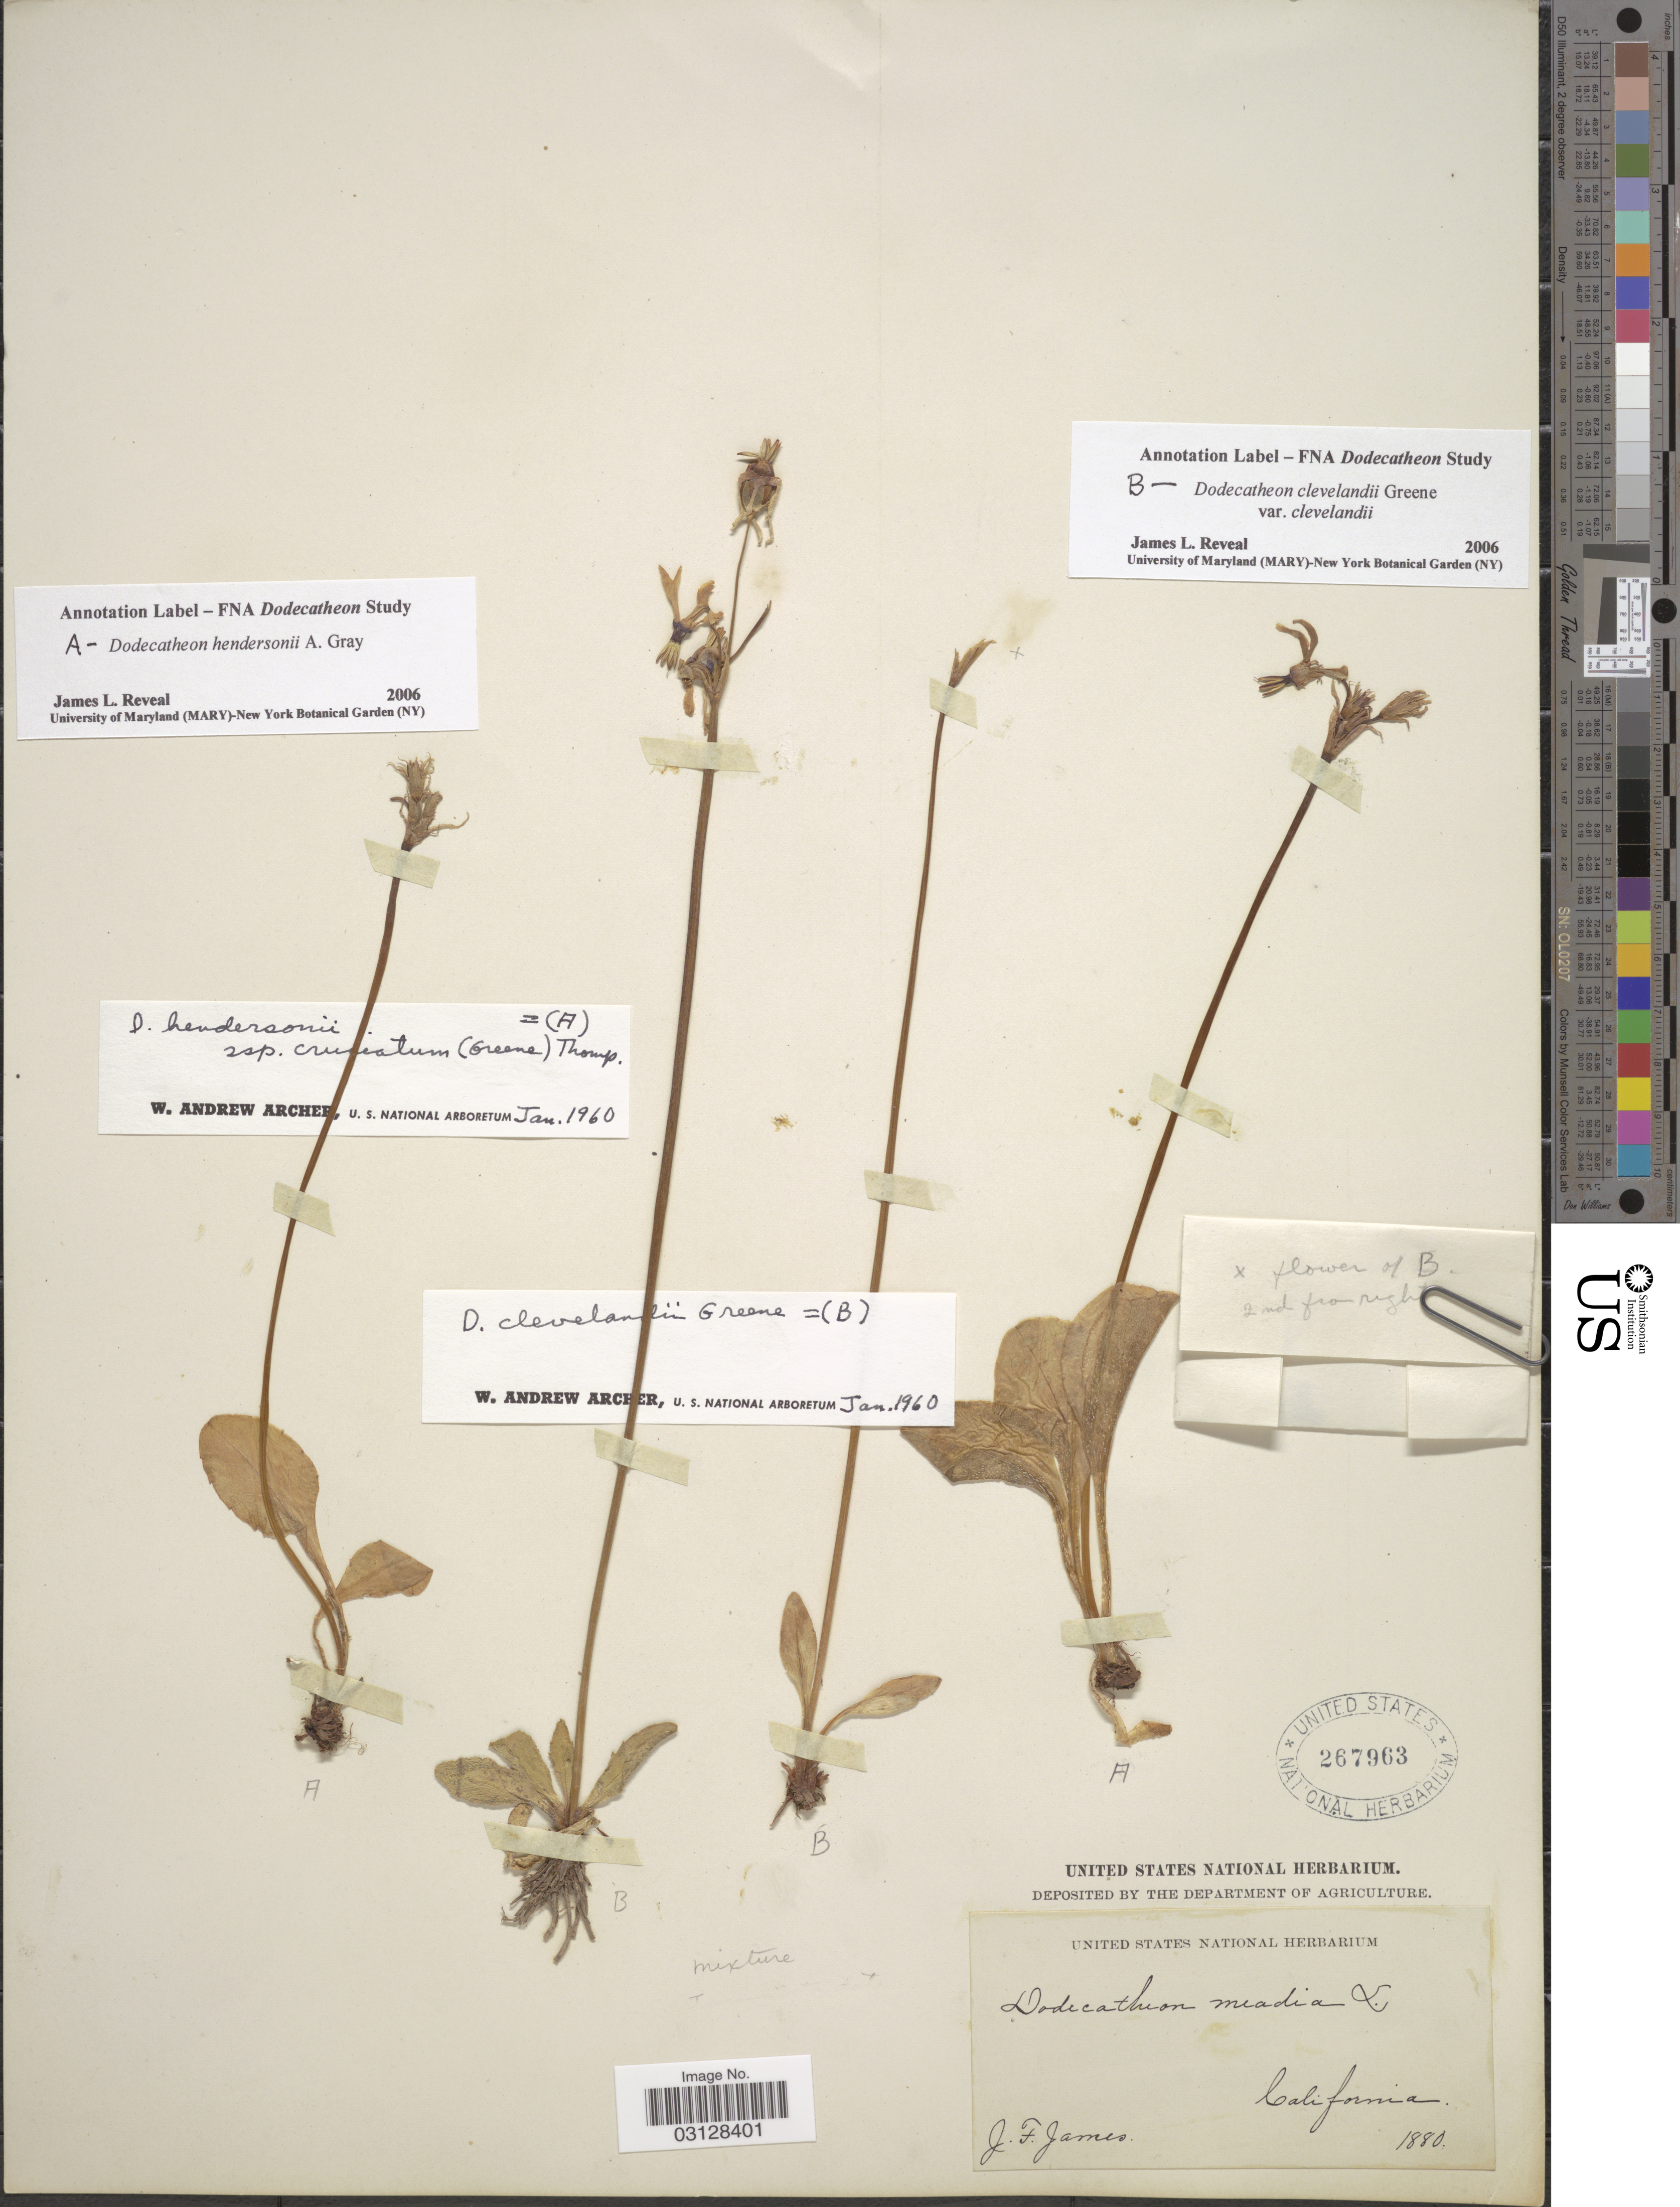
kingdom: Plantae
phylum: Tracheophyta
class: Magnoliopsida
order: Ericales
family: Primulaceae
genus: Dodecatheon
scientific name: Dodecatheon hendersonii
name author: A. Gray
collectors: J. James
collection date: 1880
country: United States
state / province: California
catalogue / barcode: US 267963